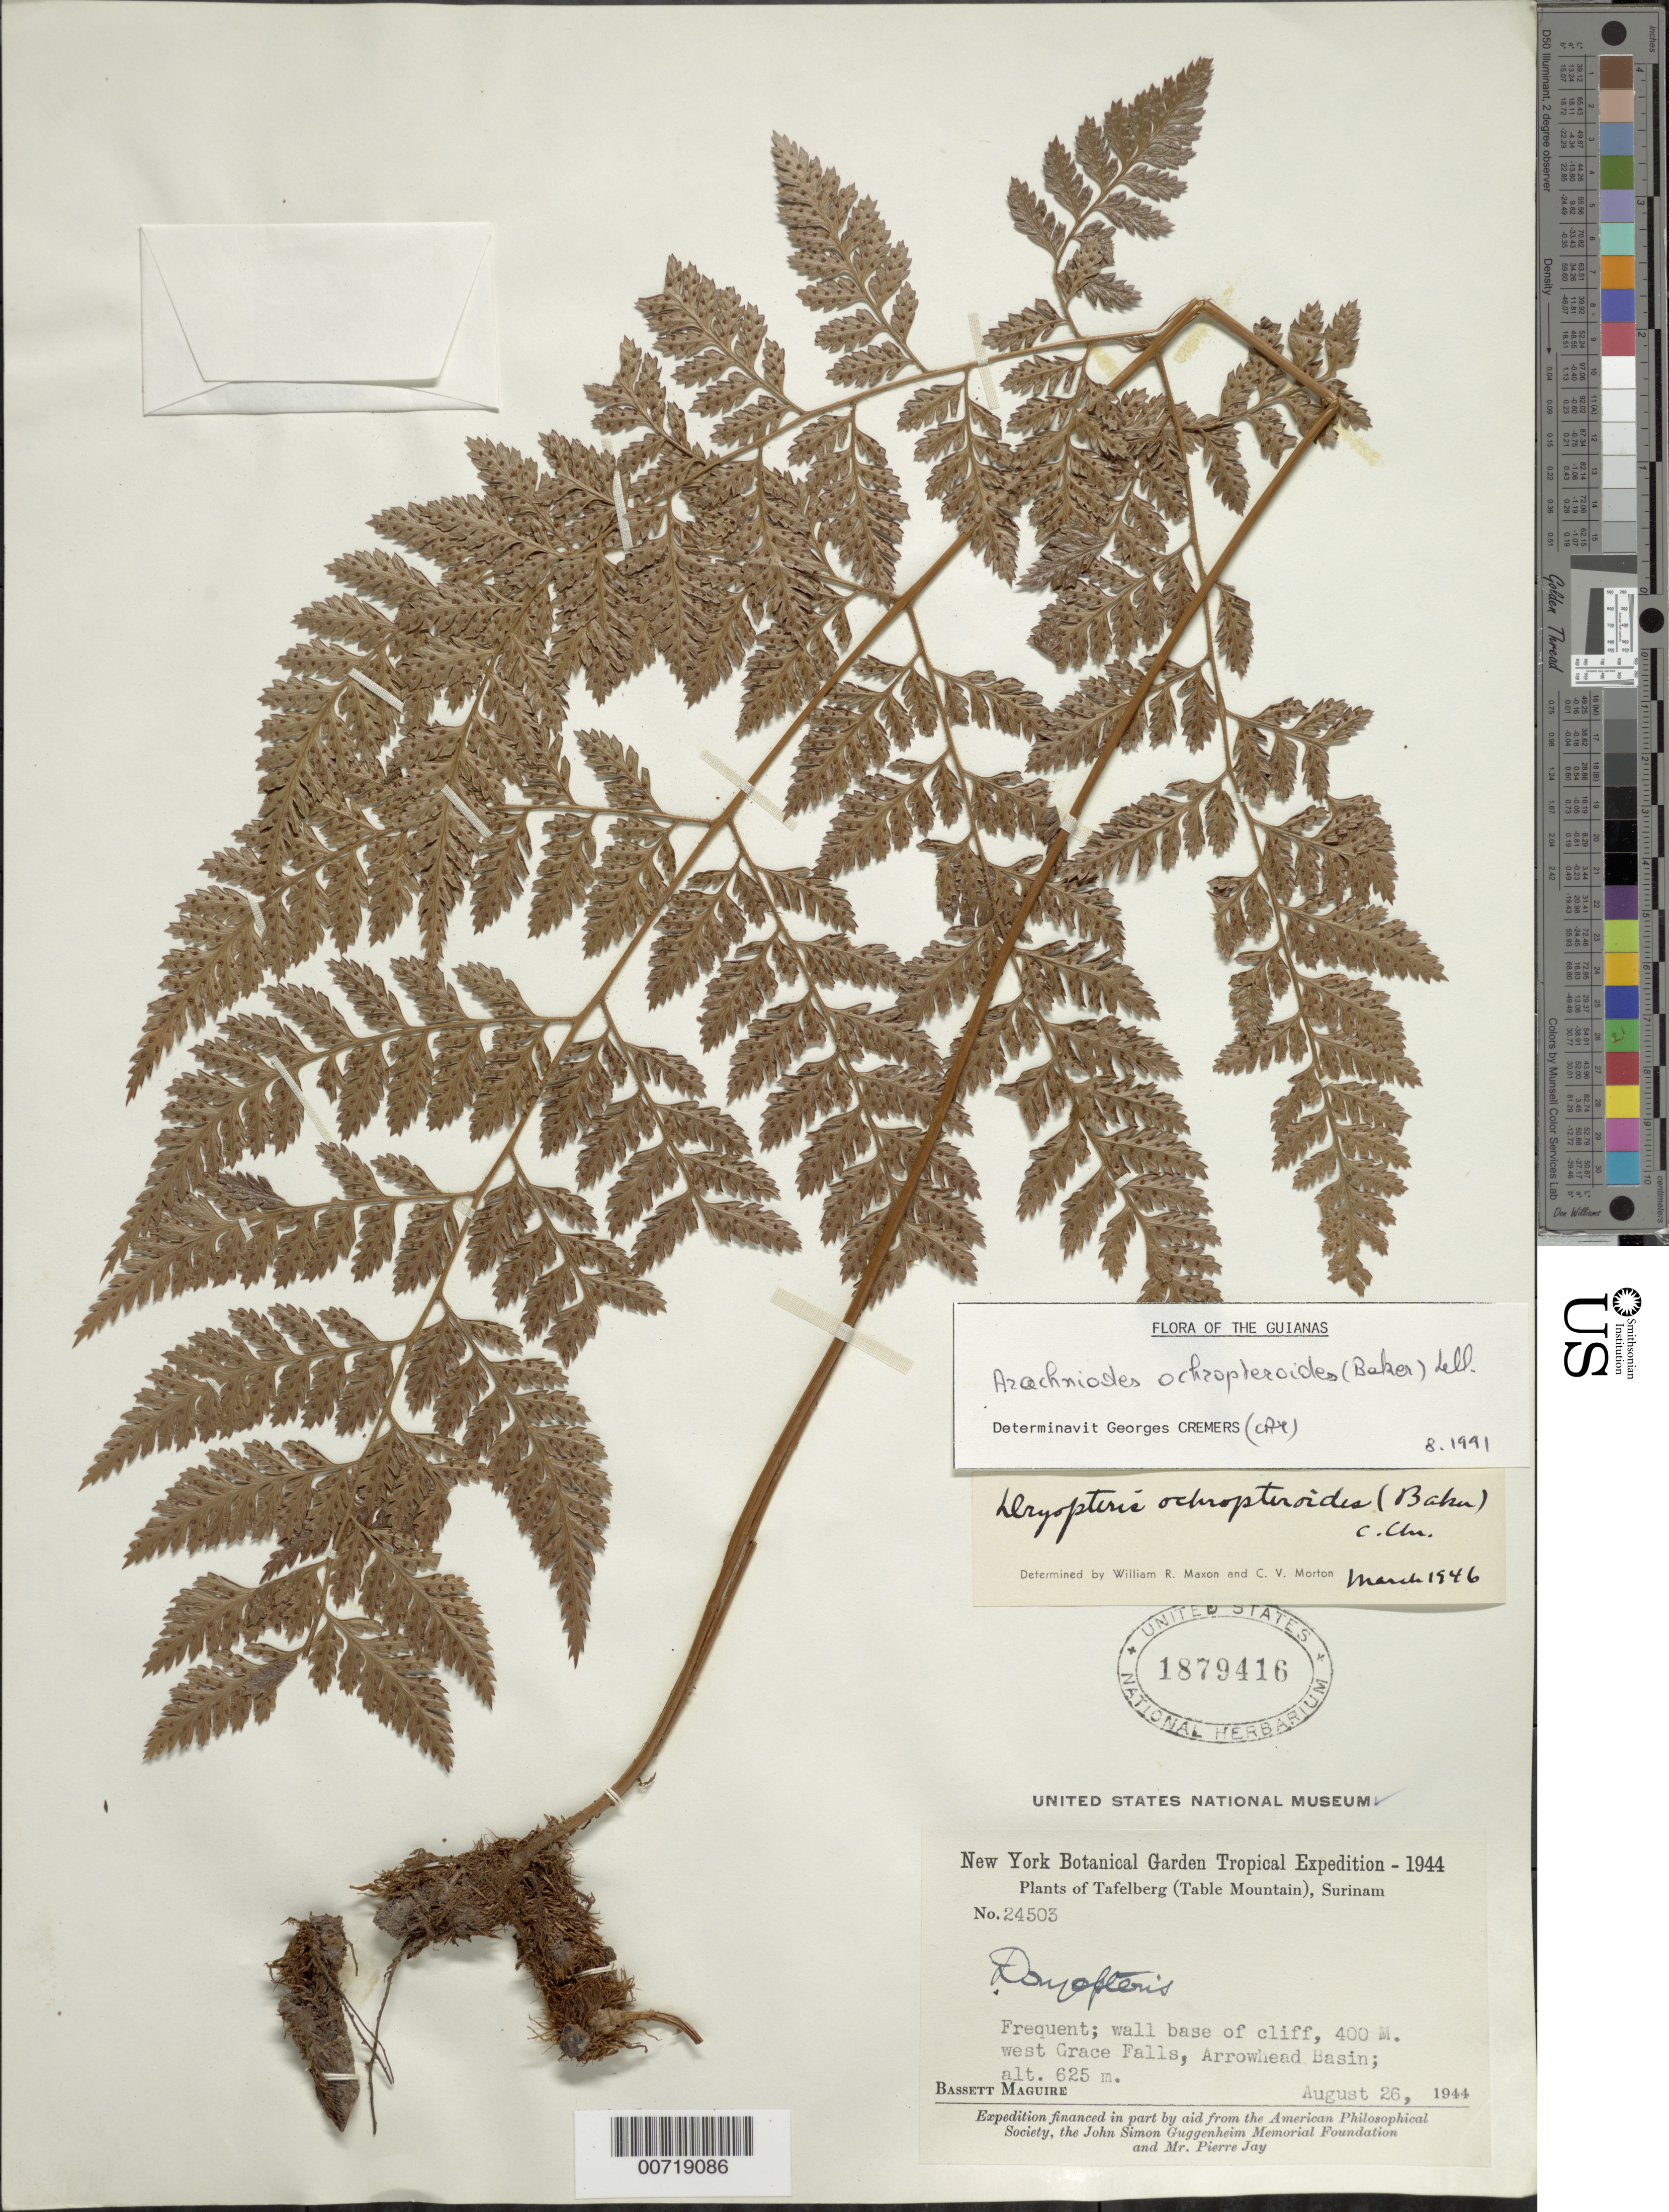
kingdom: Plantae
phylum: Tracheophyta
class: Polypodiopsida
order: Polypodiales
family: Dryopteridaceae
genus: Arachniodes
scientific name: Arachniodes ochropteroides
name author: (Baker) C. Chr.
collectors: B. Maguire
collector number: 24503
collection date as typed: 26-Aug-44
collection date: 1944-08-26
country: Suriname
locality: Tafelberg (Table Mountain), Arrowhead Basin, 400 m W of Grace Falls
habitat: Wall base of cliff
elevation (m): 625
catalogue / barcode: US 1879416